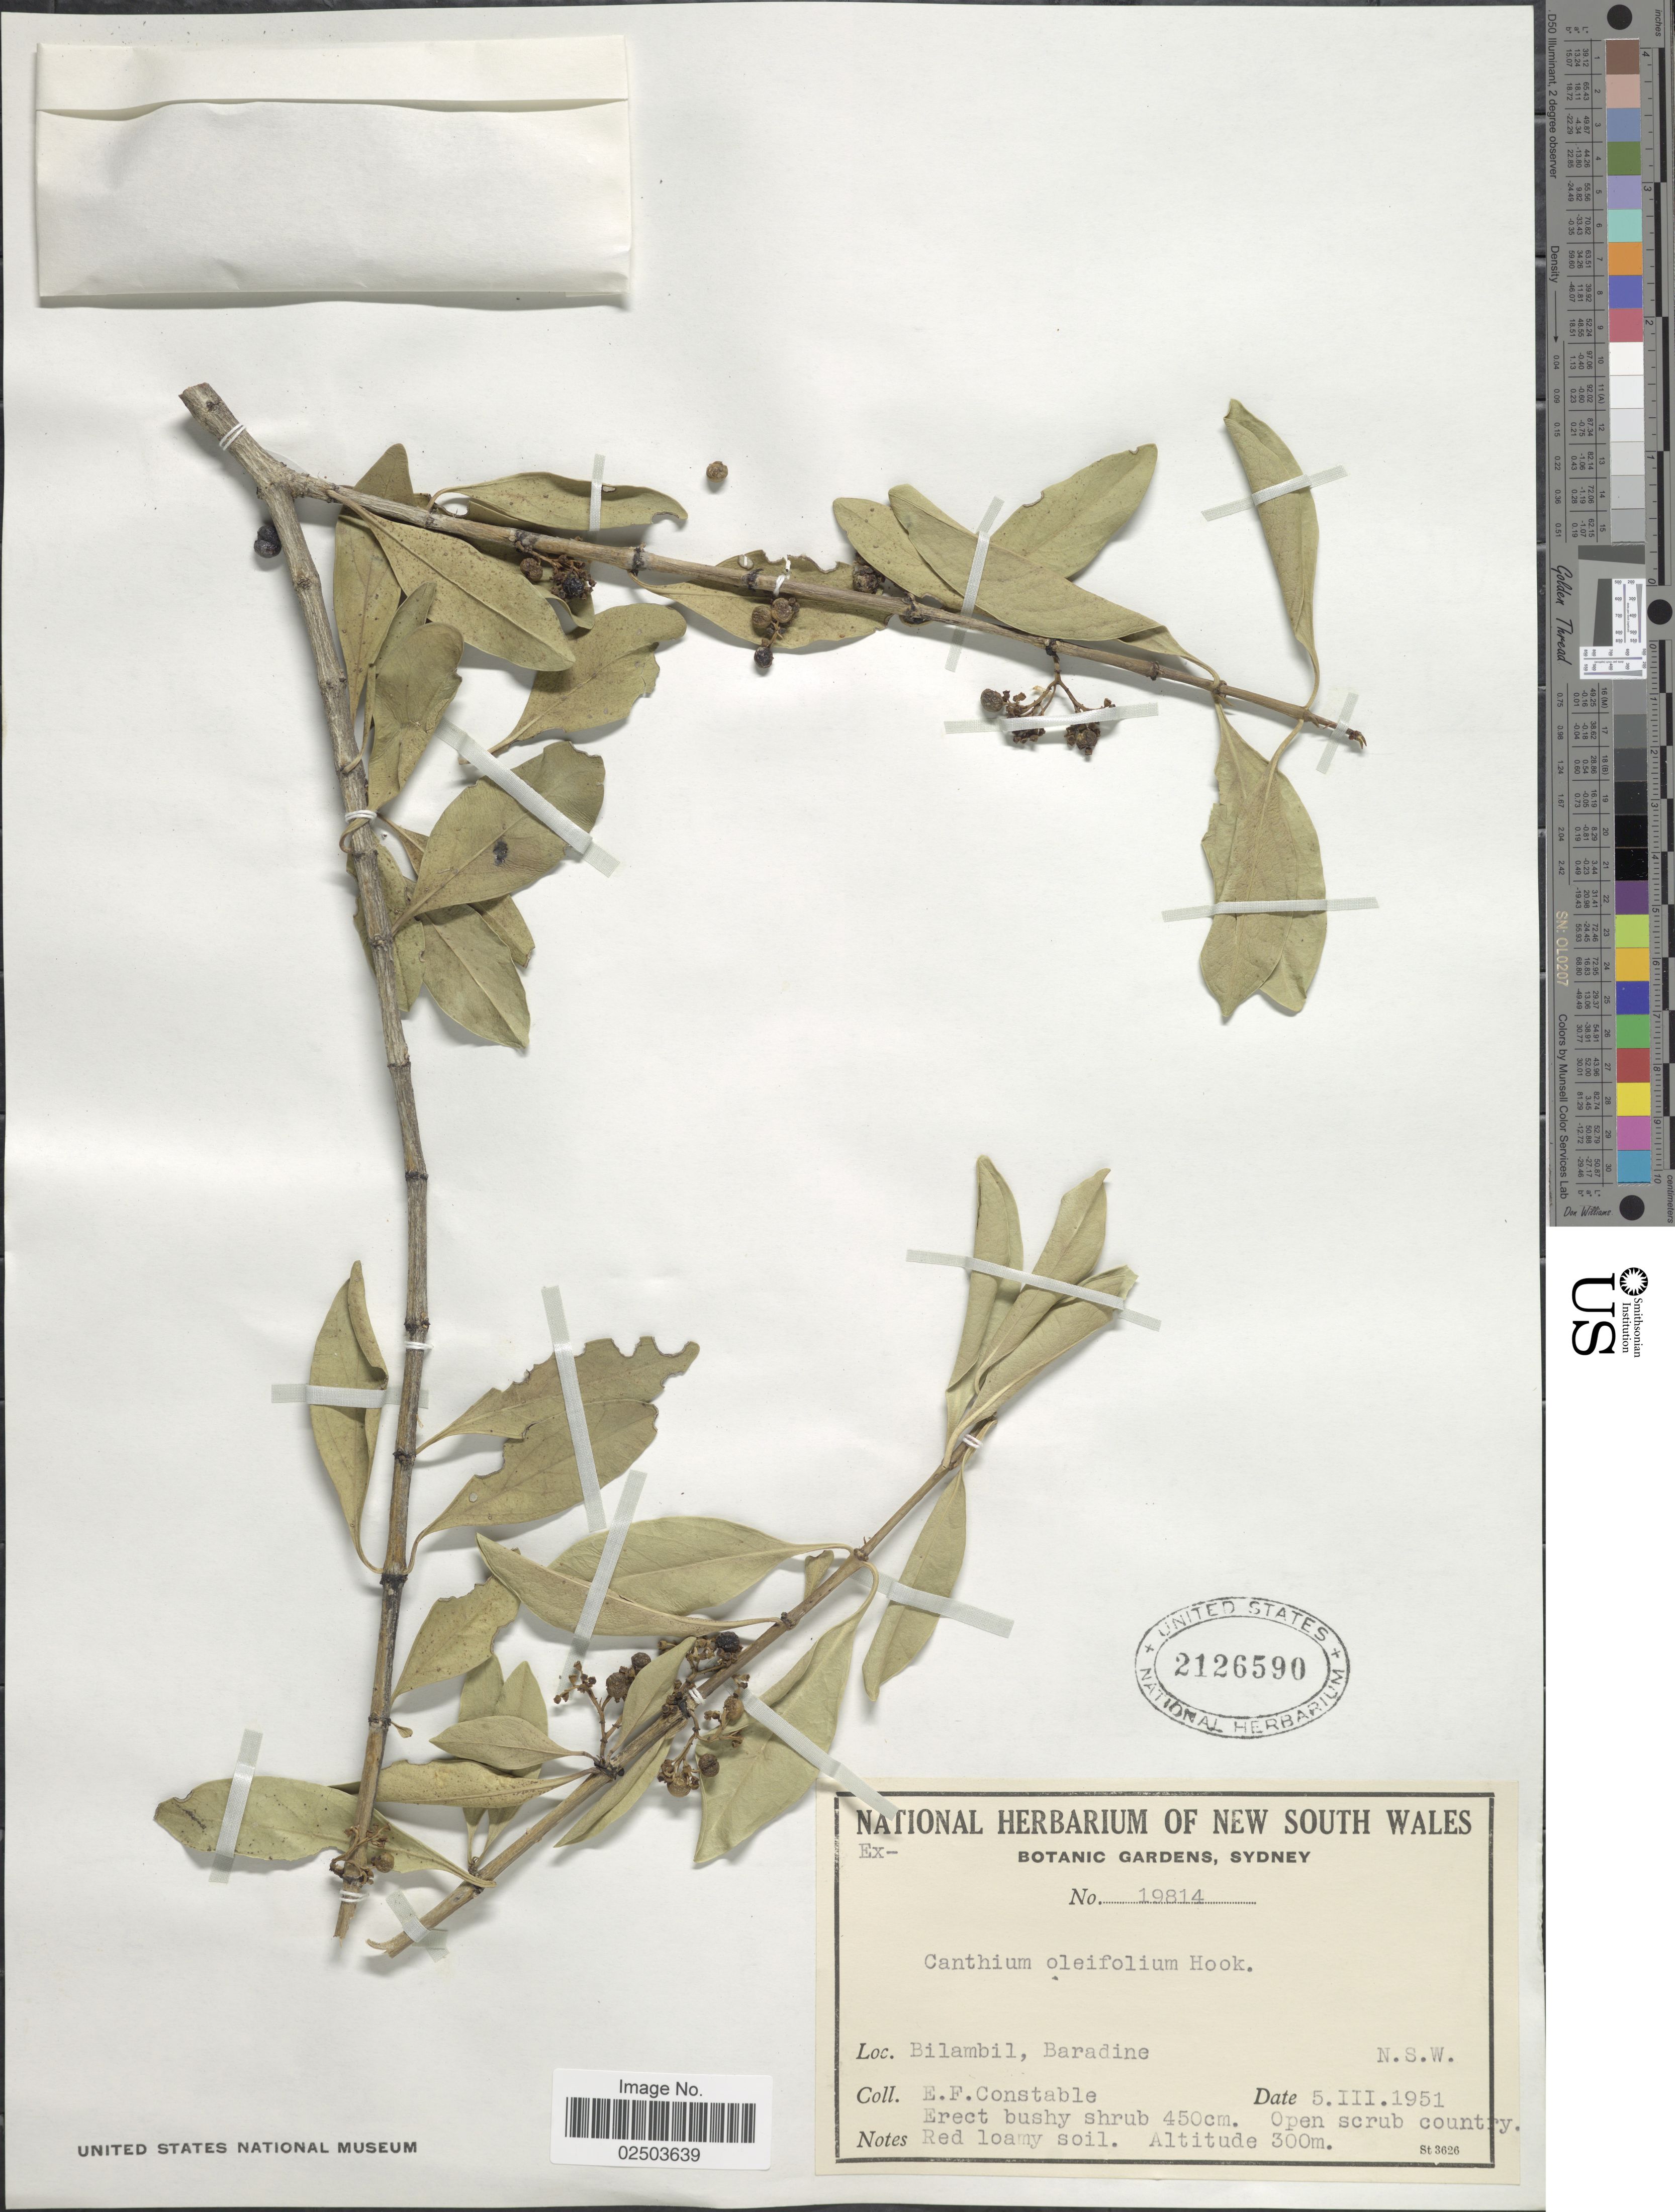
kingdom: Plantae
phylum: Tracheophyta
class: Magnoliopsida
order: Gentianales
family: Rubiaceae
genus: Psydrax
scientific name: Psydrax oleifolia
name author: (Hook.) S. T. Reynolds & R.J.F. Hend.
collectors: E. F. Constable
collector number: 19814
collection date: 1951-03-05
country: Australia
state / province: New South Wales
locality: Bilambil, Baradine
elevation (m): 300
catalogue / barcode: US 2126590